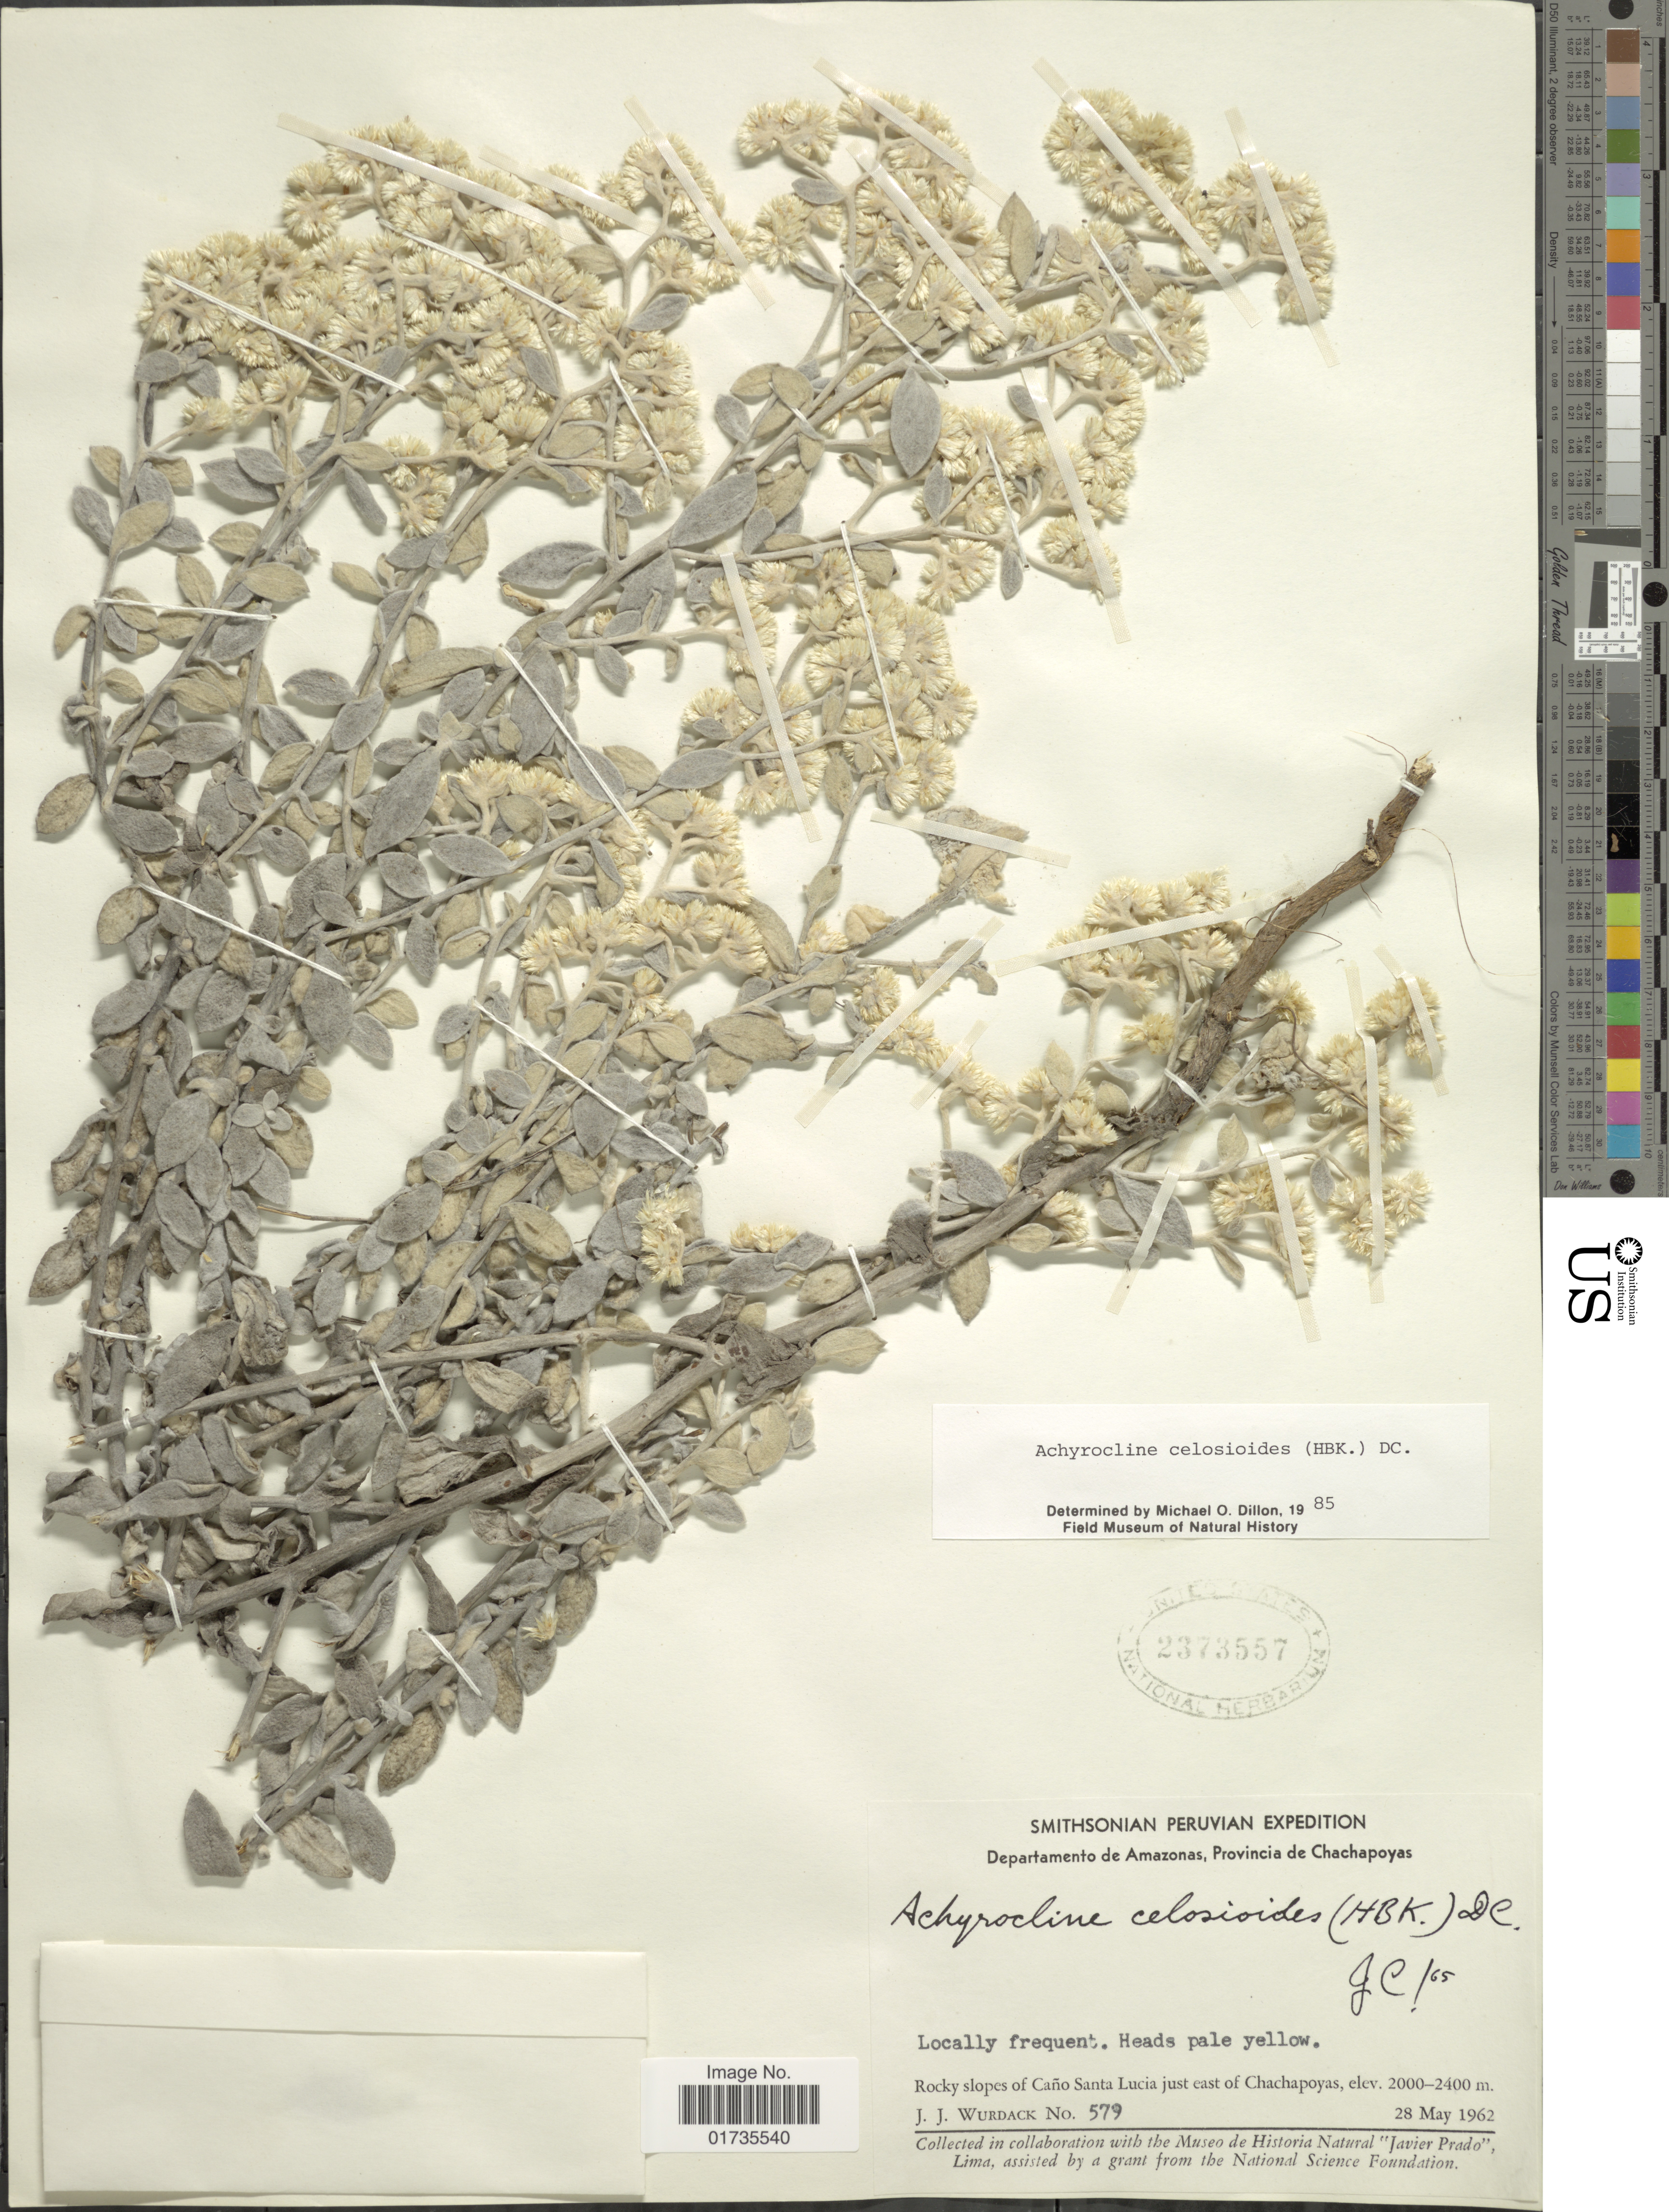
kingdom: Plantae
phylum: Tracheophyta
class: Magnoliopsida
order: Asterales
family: Asteraceae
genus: Achyrocline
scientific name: Achyrocline celosioides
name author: (Kunth) DC.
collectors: J. J. Wurdack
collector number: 579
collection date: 1962-05-28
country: Peru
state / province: Amazonas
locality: Departamento de Amazonas, Provincia de Chachapoyas. Rocky slopes of Caño Santa Lucia just east of Chachapoyas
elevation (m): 2000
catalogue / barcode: US 2373557